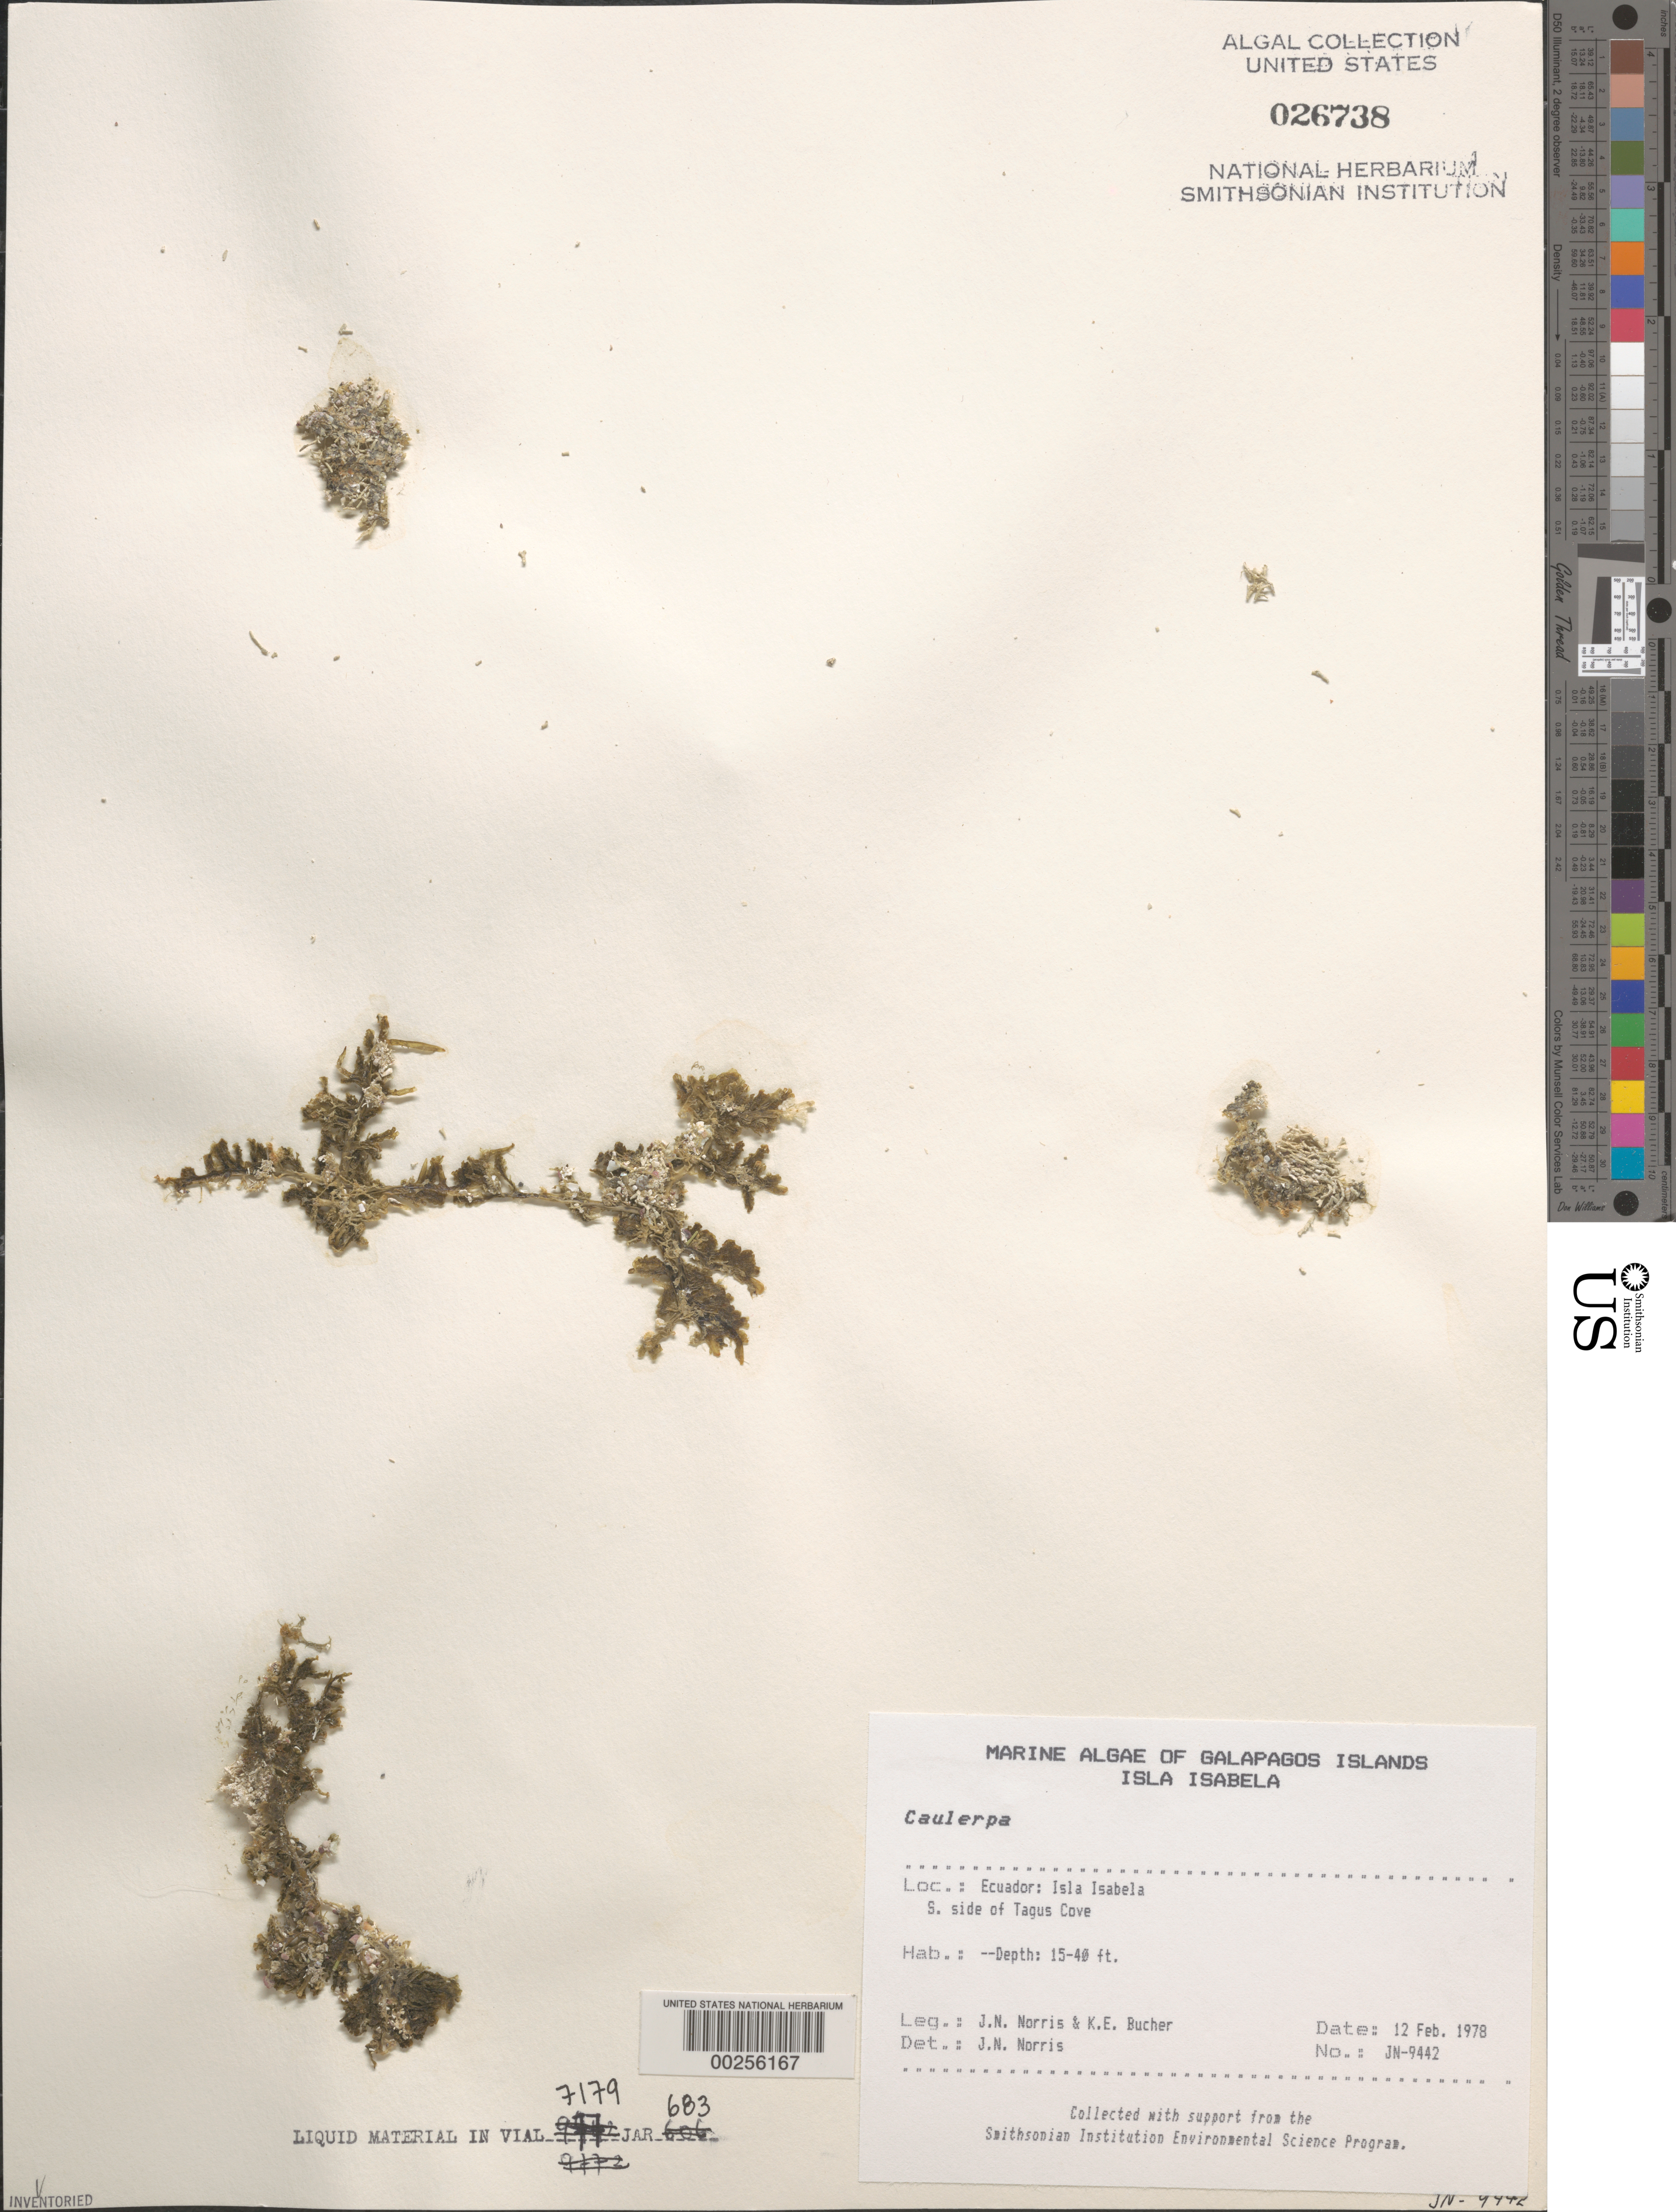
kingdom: Plantae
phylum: Chlorophyta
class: Ulvophyceae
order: Bryopsidales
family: Caulerpaceae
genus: Caulerpa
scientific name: Caulerpa sp.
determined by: Norris, James N.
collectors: J. N. Norris & K. E. Bucher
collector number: JN-9442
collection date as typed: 12 Feb 1978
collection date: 1978-02-12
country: Ecuador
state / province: Colón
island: Isabela [Albemarle]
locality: Tagus Cove, south side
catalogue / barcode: US 26738